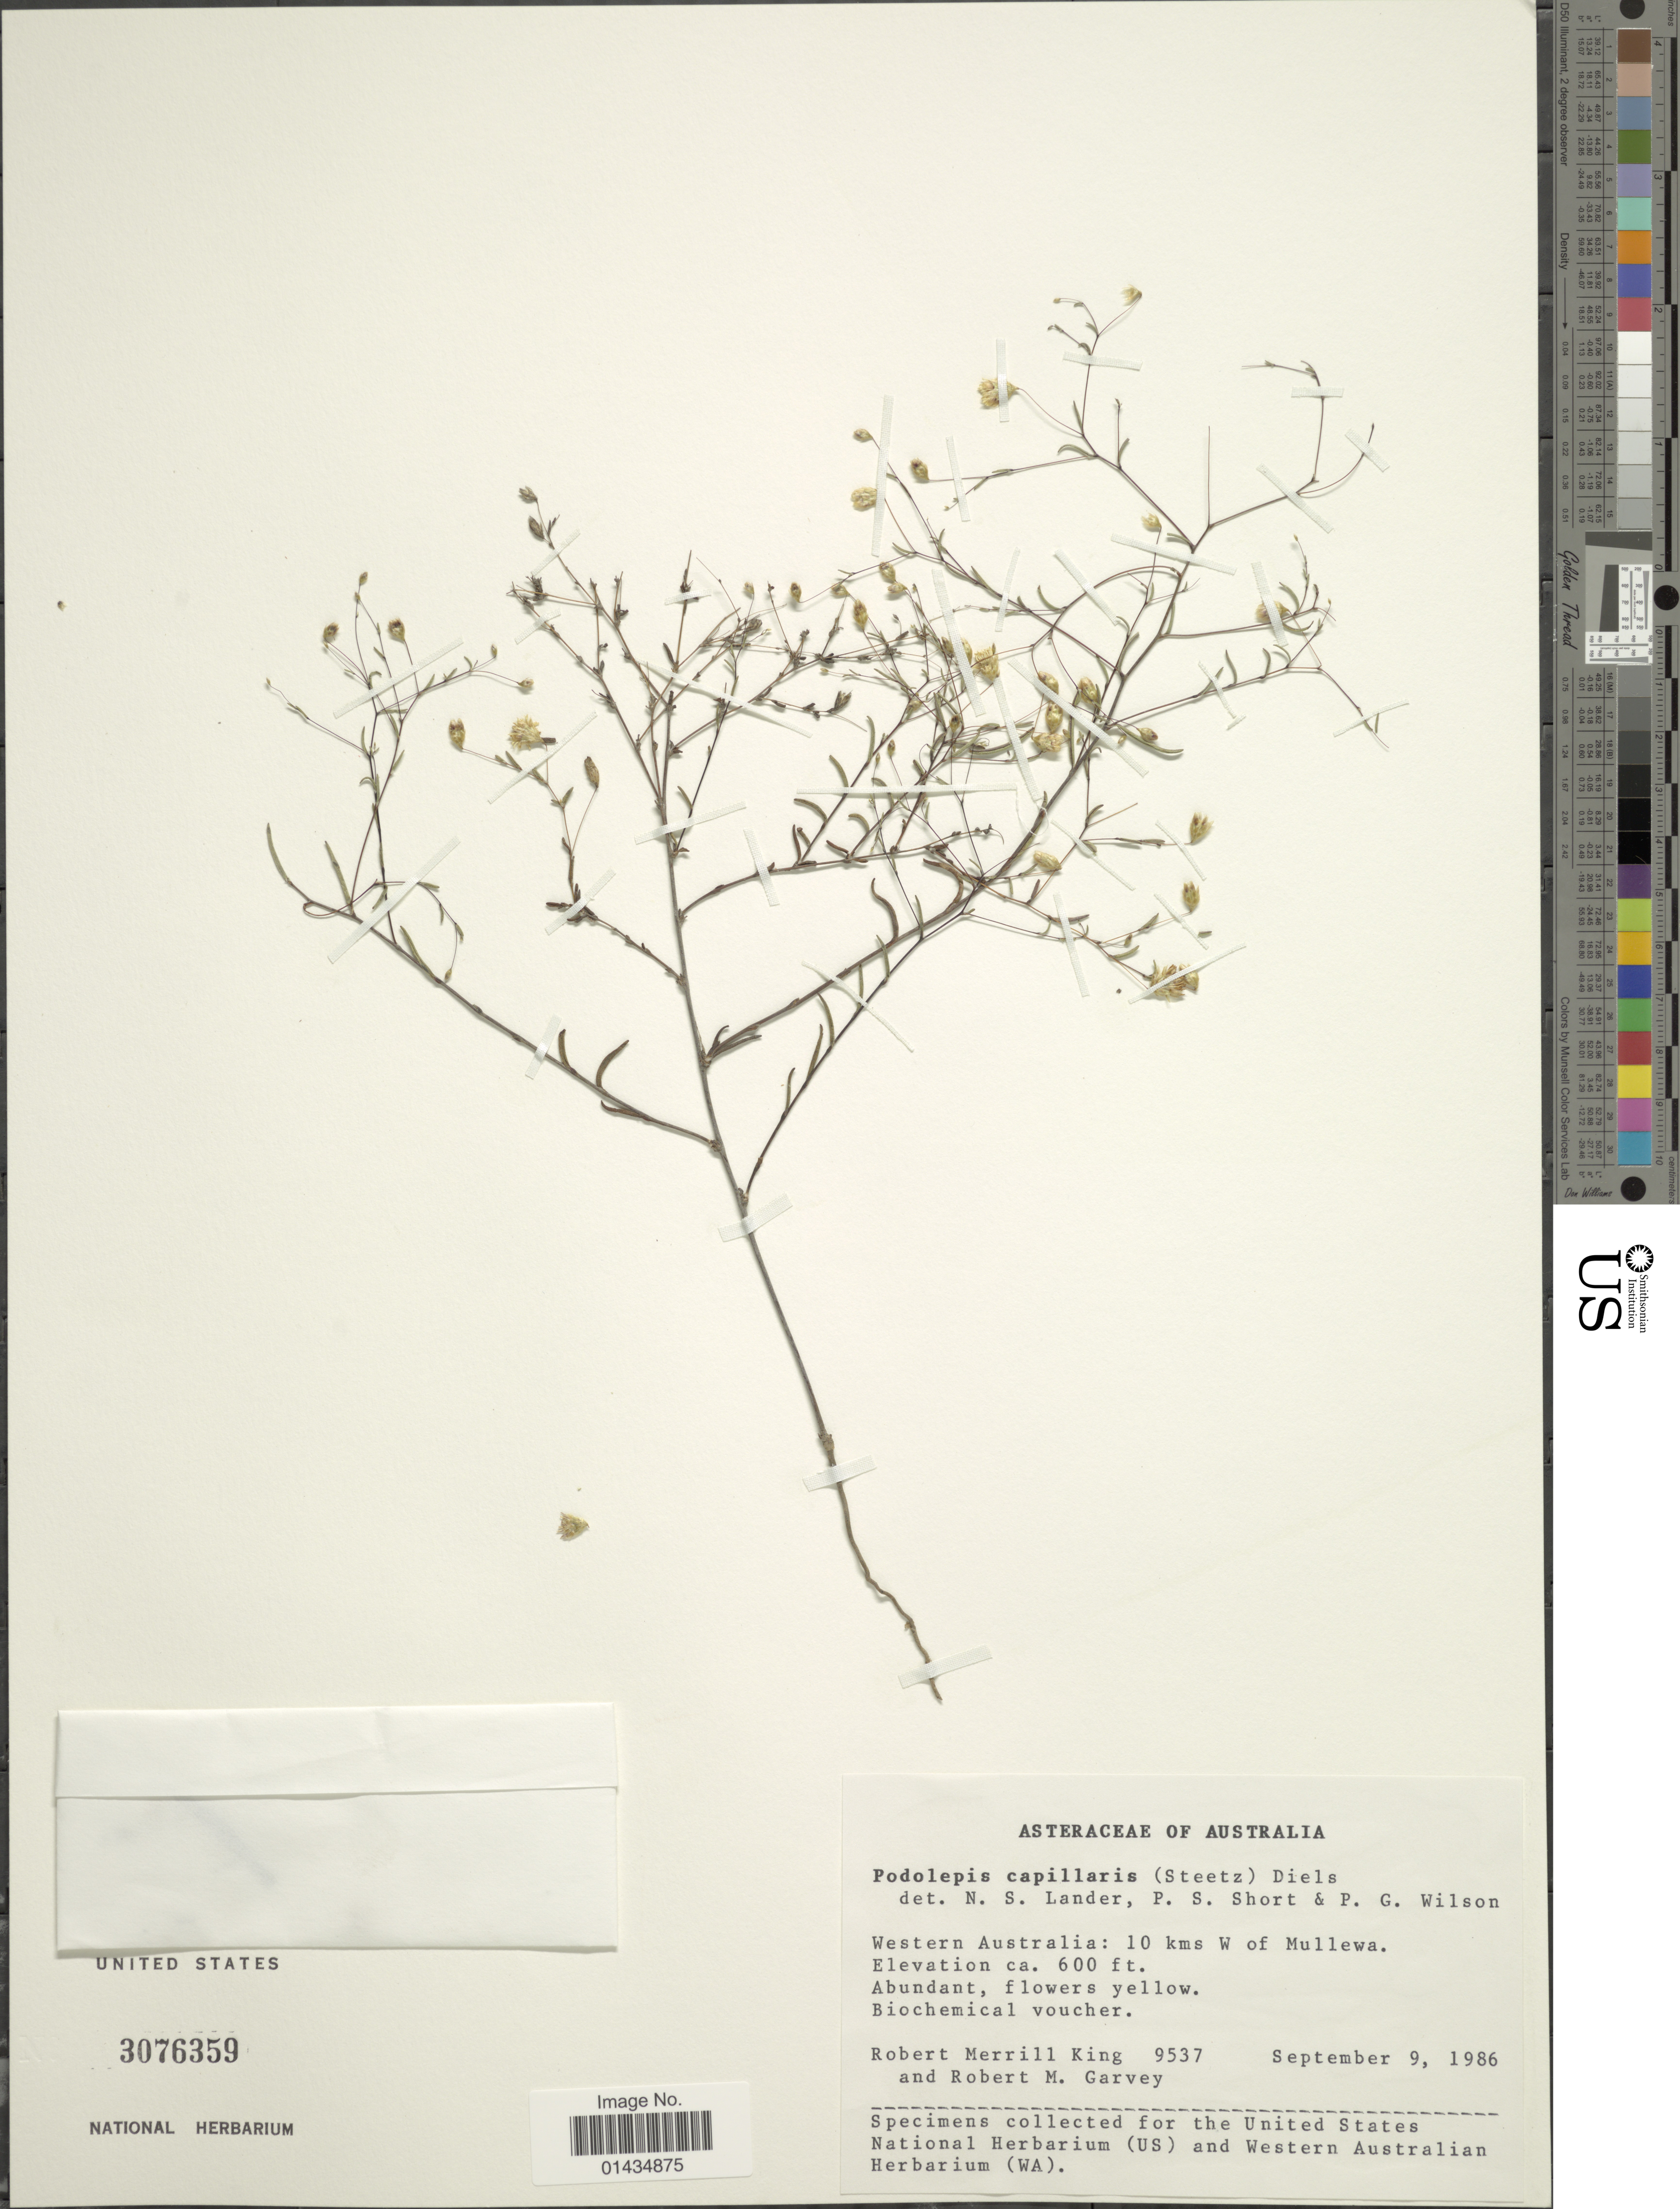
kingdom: Plantae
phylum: Tracheophyta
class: Magnoliopsida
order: Asterales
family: Asteraceae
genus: Podolepis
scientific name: Podolepis capillaris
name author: (Steetz) Diels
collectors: R. M. King & R. Garvey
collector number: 9537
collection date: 1986-09-09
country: Australia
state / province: Western Australia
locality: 10 kms W of Mullewa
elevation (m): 183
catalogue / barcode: US 3076359